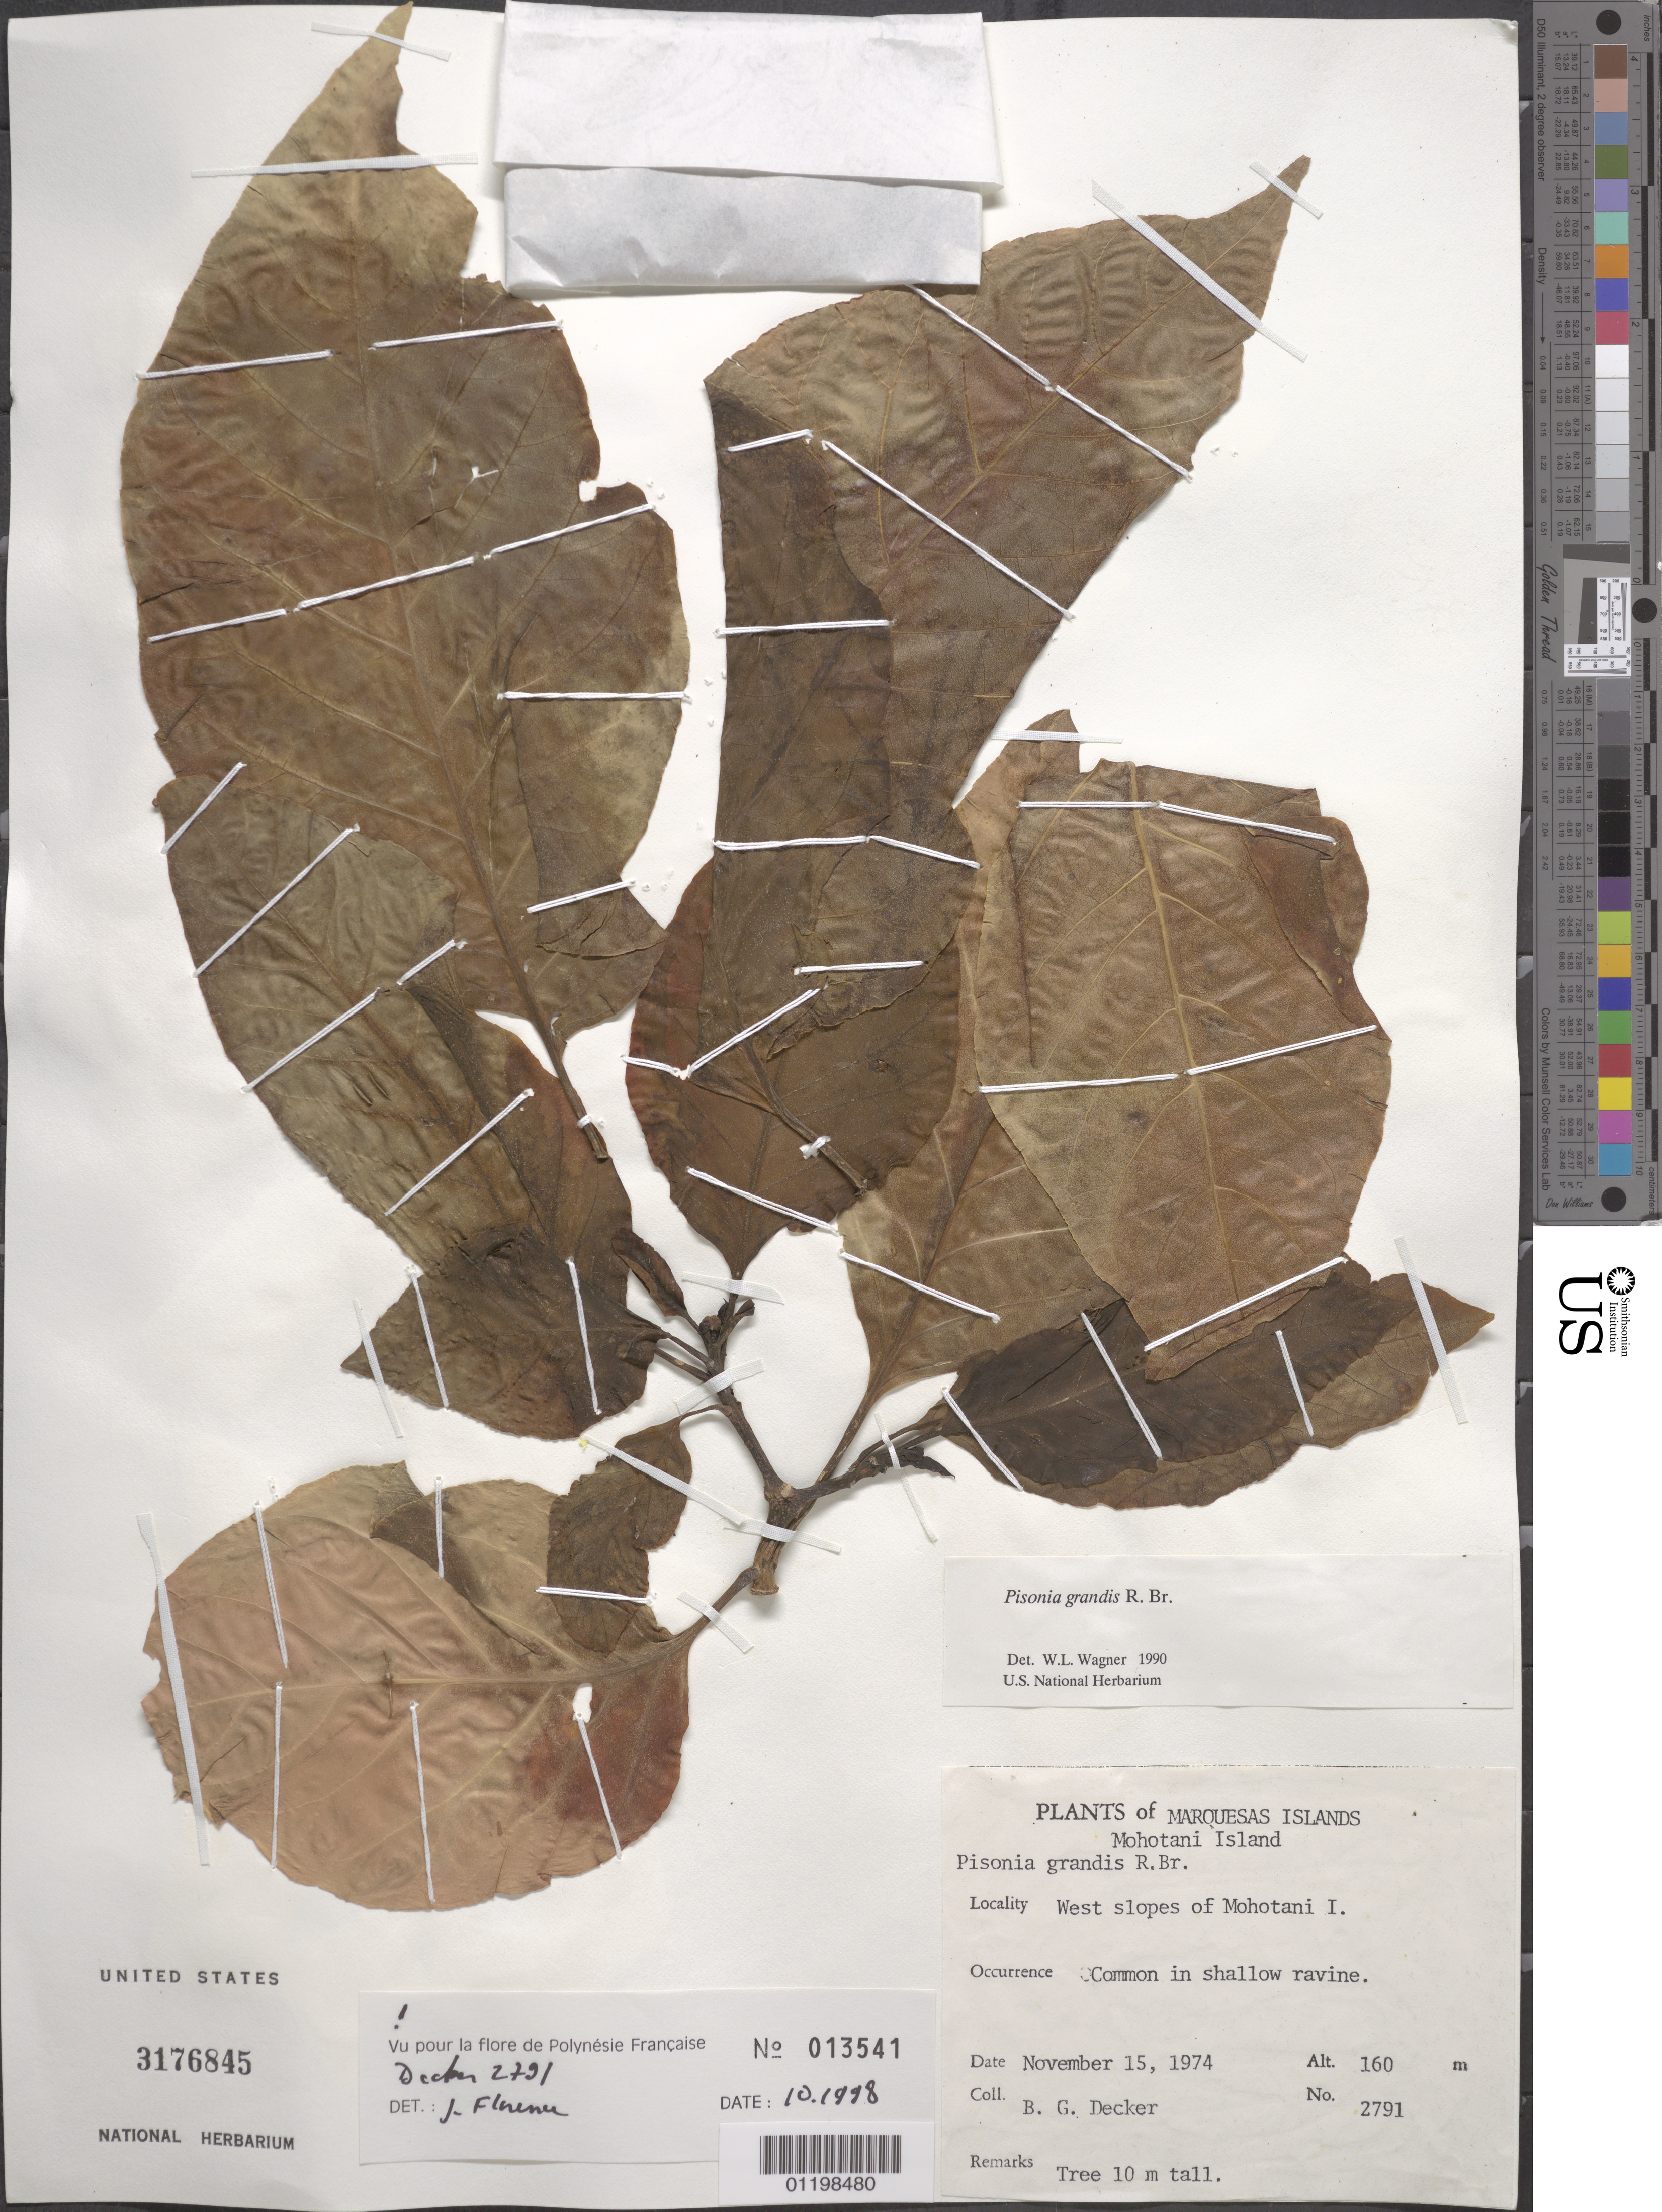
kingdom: Plantae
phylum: Tracheophyta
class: Magnoliopsida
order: Caryophyllales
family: Nyctaginaceae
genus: Pisonia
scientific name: Pisonia grandis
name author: R. Br.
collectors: B. G. Decker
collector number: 2791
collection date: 1974-11-15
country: French Polynesia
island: Mohotani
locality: W slopes of island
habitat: Common in shallow ravine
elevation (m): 160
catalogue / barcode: US 3176845